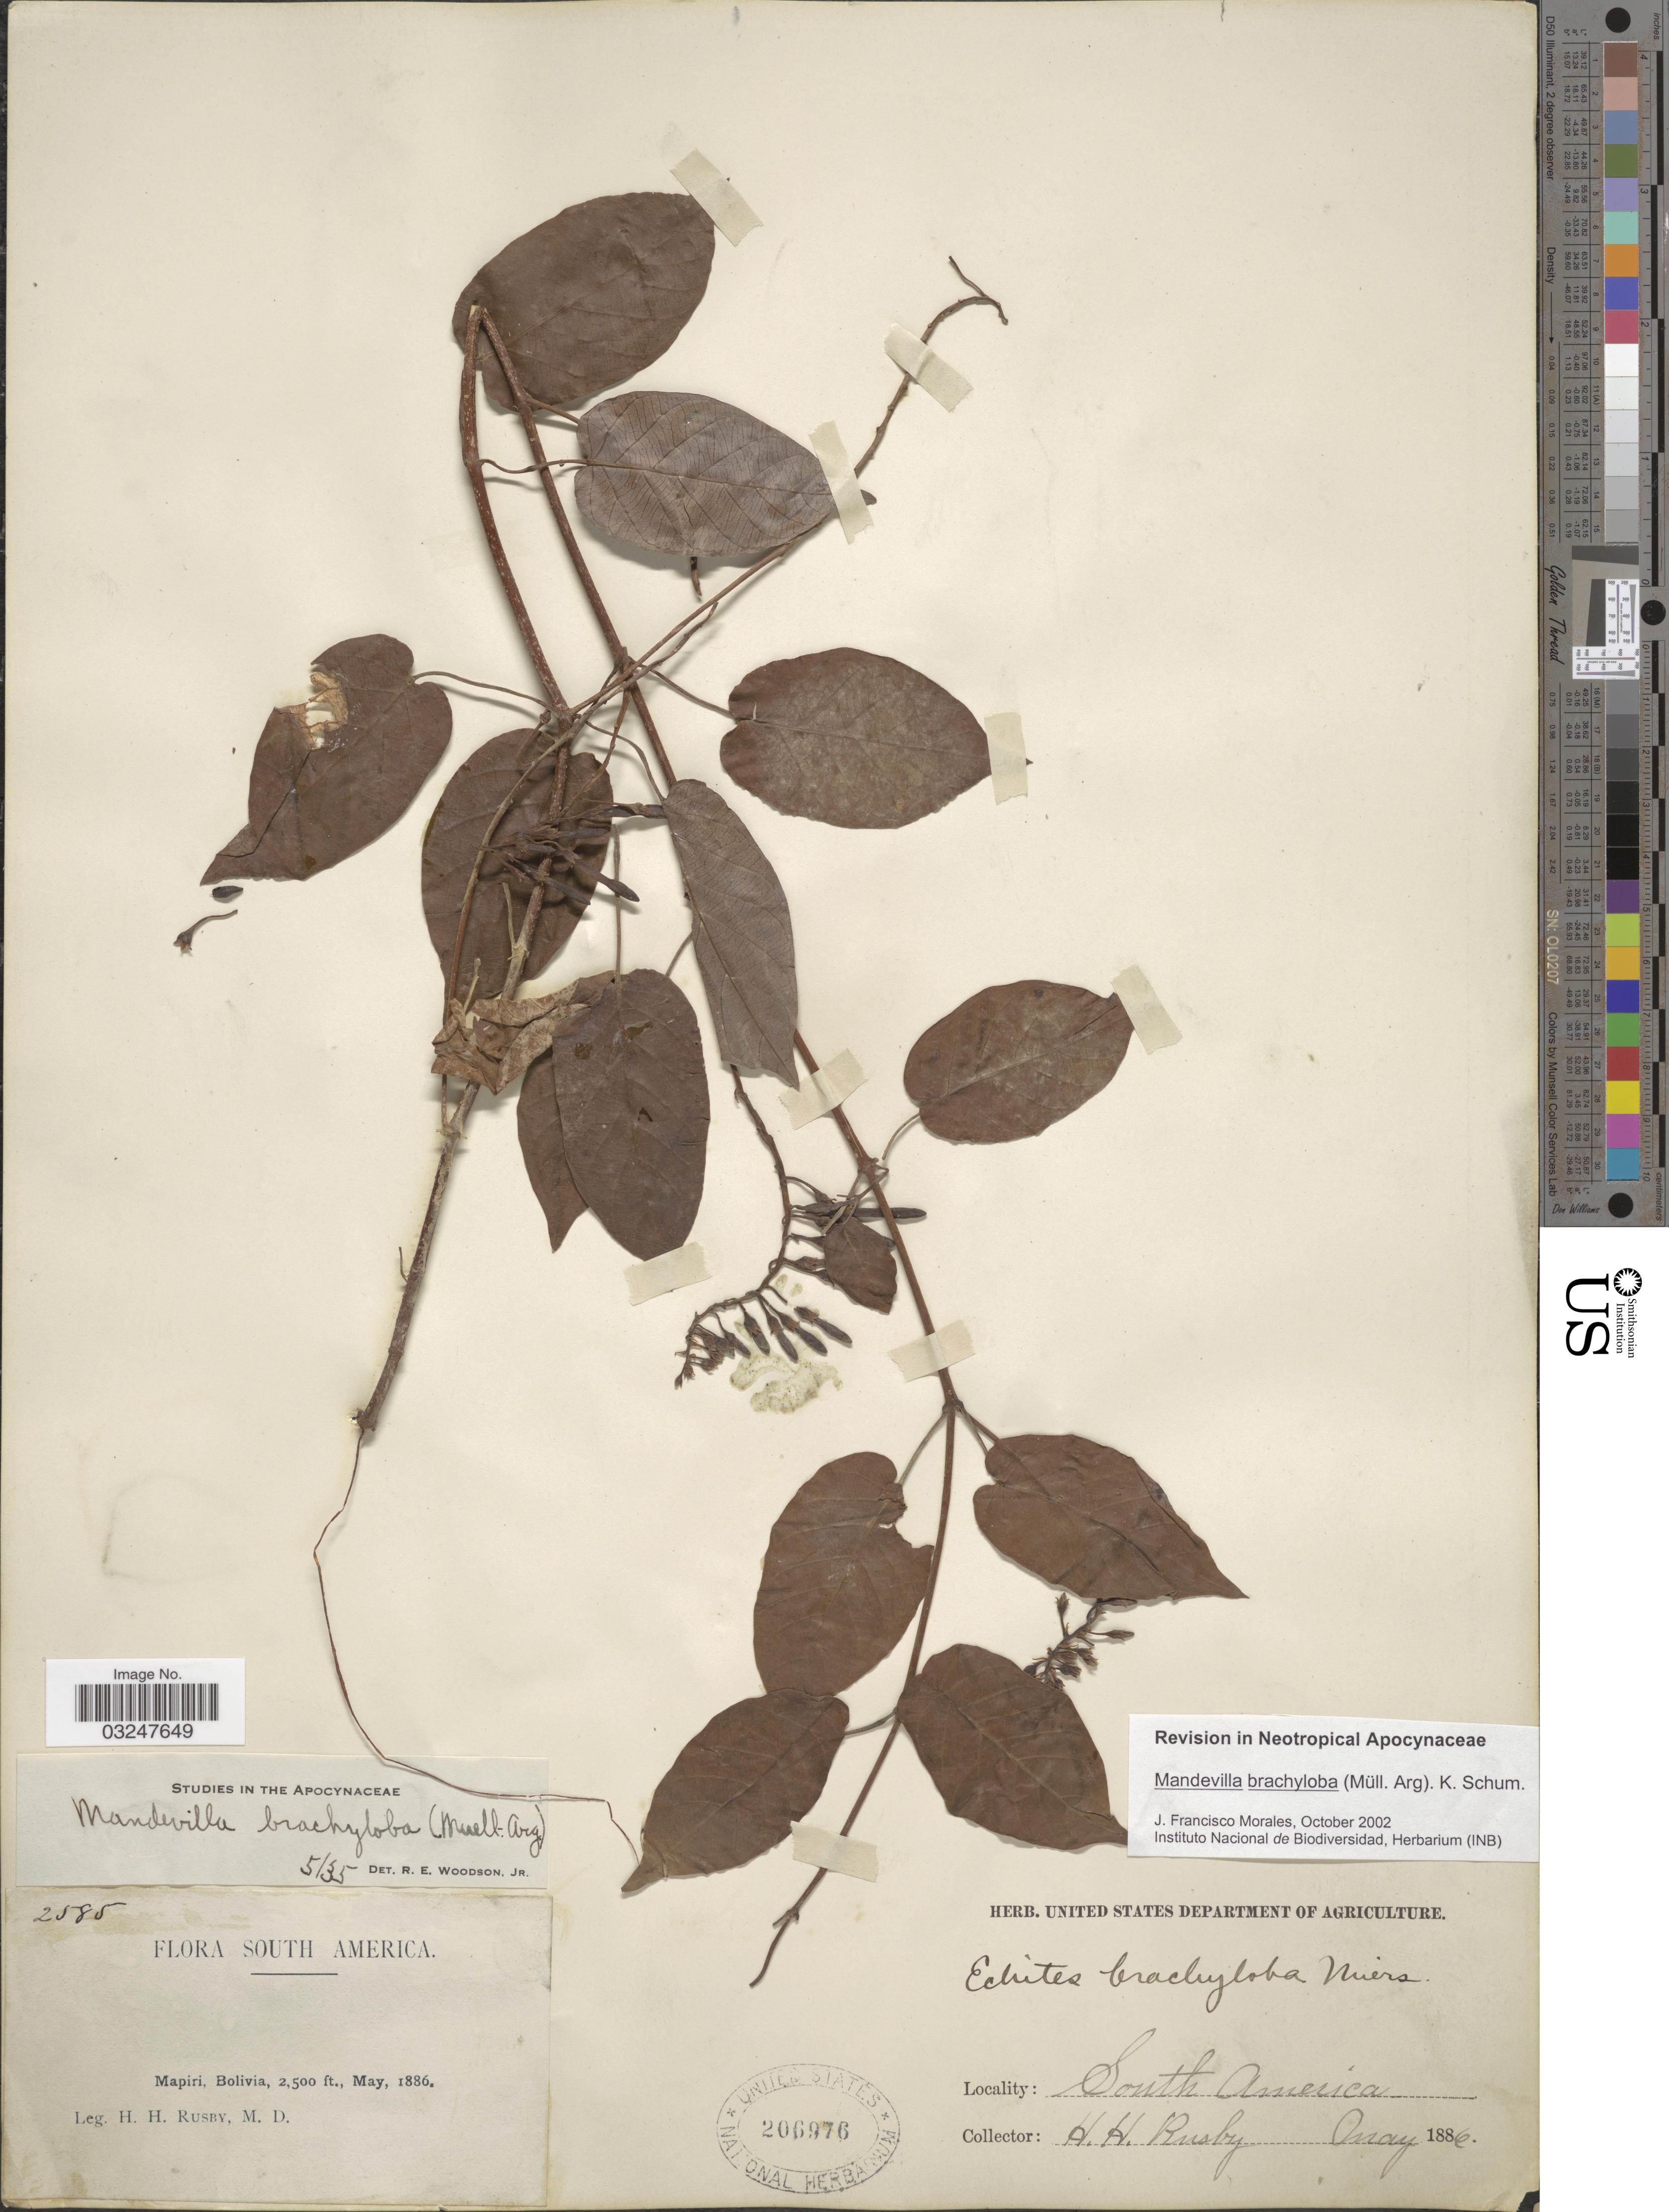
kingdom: Plantae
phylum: Tracheophyta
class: Magnoliopsida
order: Gentianales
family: Apocynaceae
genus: Mandevilla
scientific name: Mandevilla brachyloba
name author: K. Schum.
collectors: H. H. Rusby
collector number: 2585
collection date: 1886-05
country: Bolivia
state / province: La Páz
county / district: Larecaja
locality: Mapiri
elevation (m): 762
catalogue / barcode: US 206976